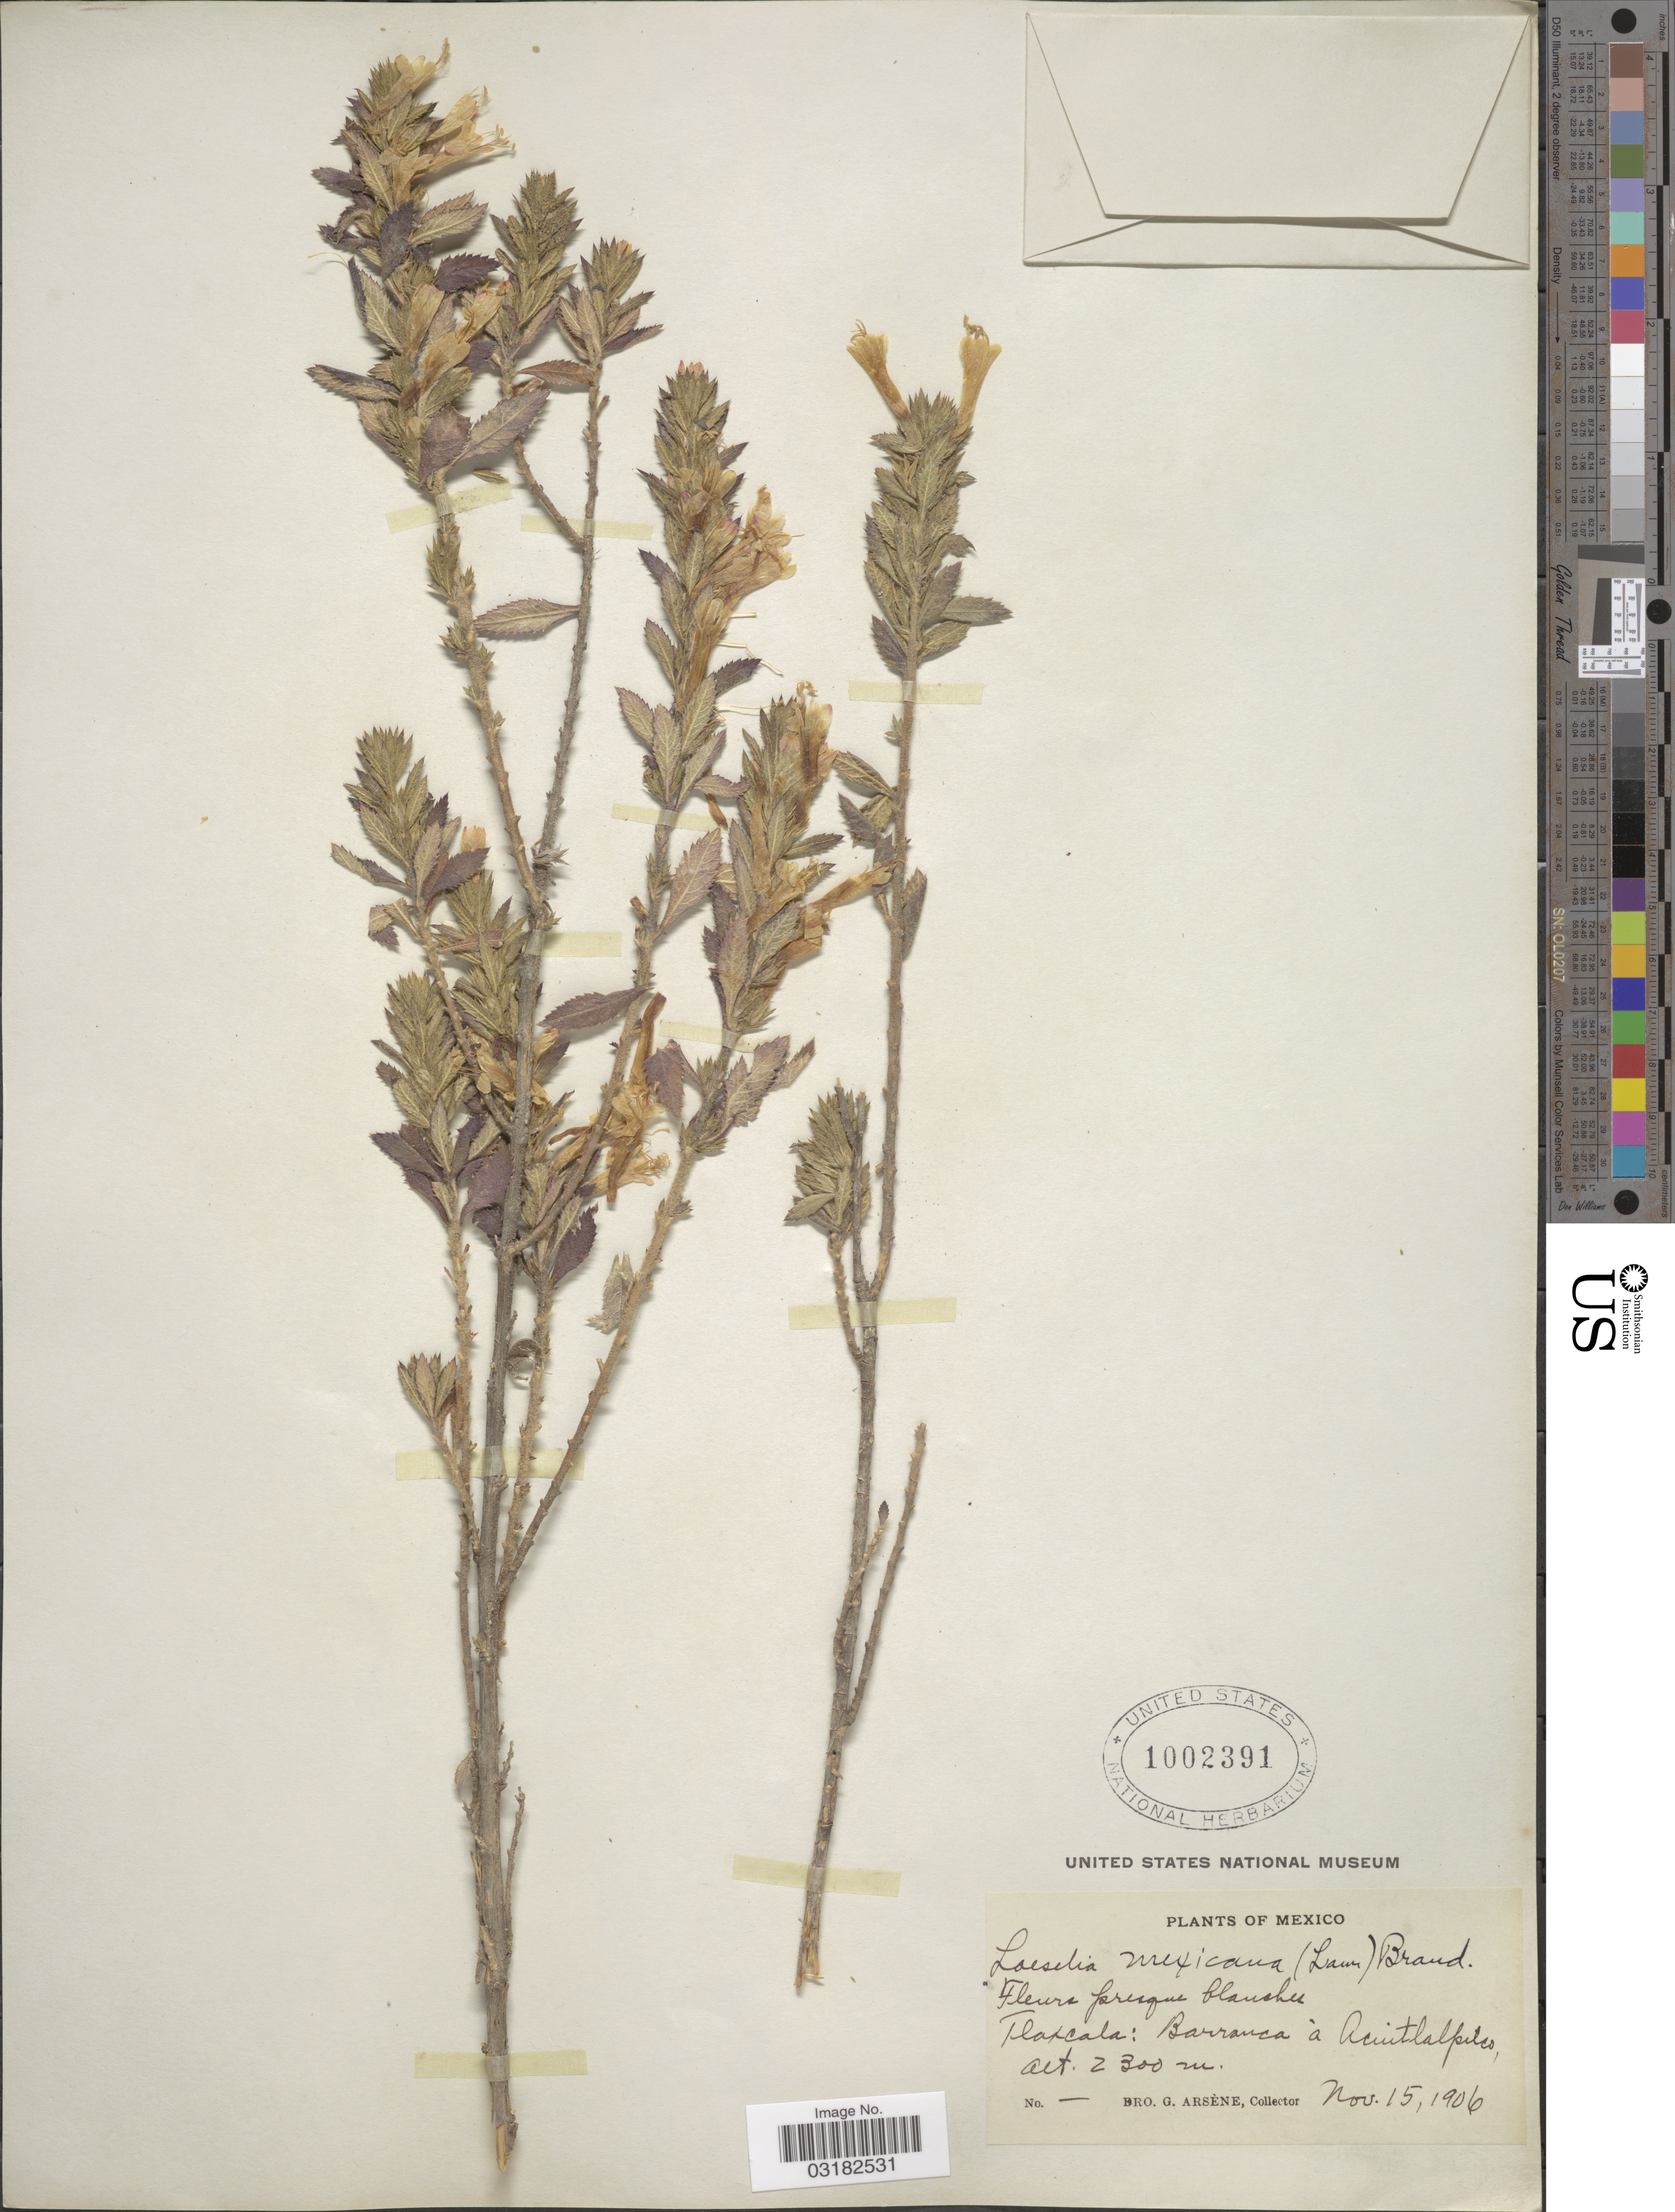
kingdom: Plantae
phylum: Tracheophyta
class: Magnoliopsida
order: Ericales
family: Polemoniaceae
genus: Loeselia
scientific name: Loeselia mexicana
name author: (Lam.) Brand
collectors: Bro. G. Arsène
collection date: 1906-11-15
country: Mexico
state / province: México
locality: Tlaxcala: Barranca à Acuitlalpilco.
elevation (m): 2300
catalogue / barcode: US 1002391